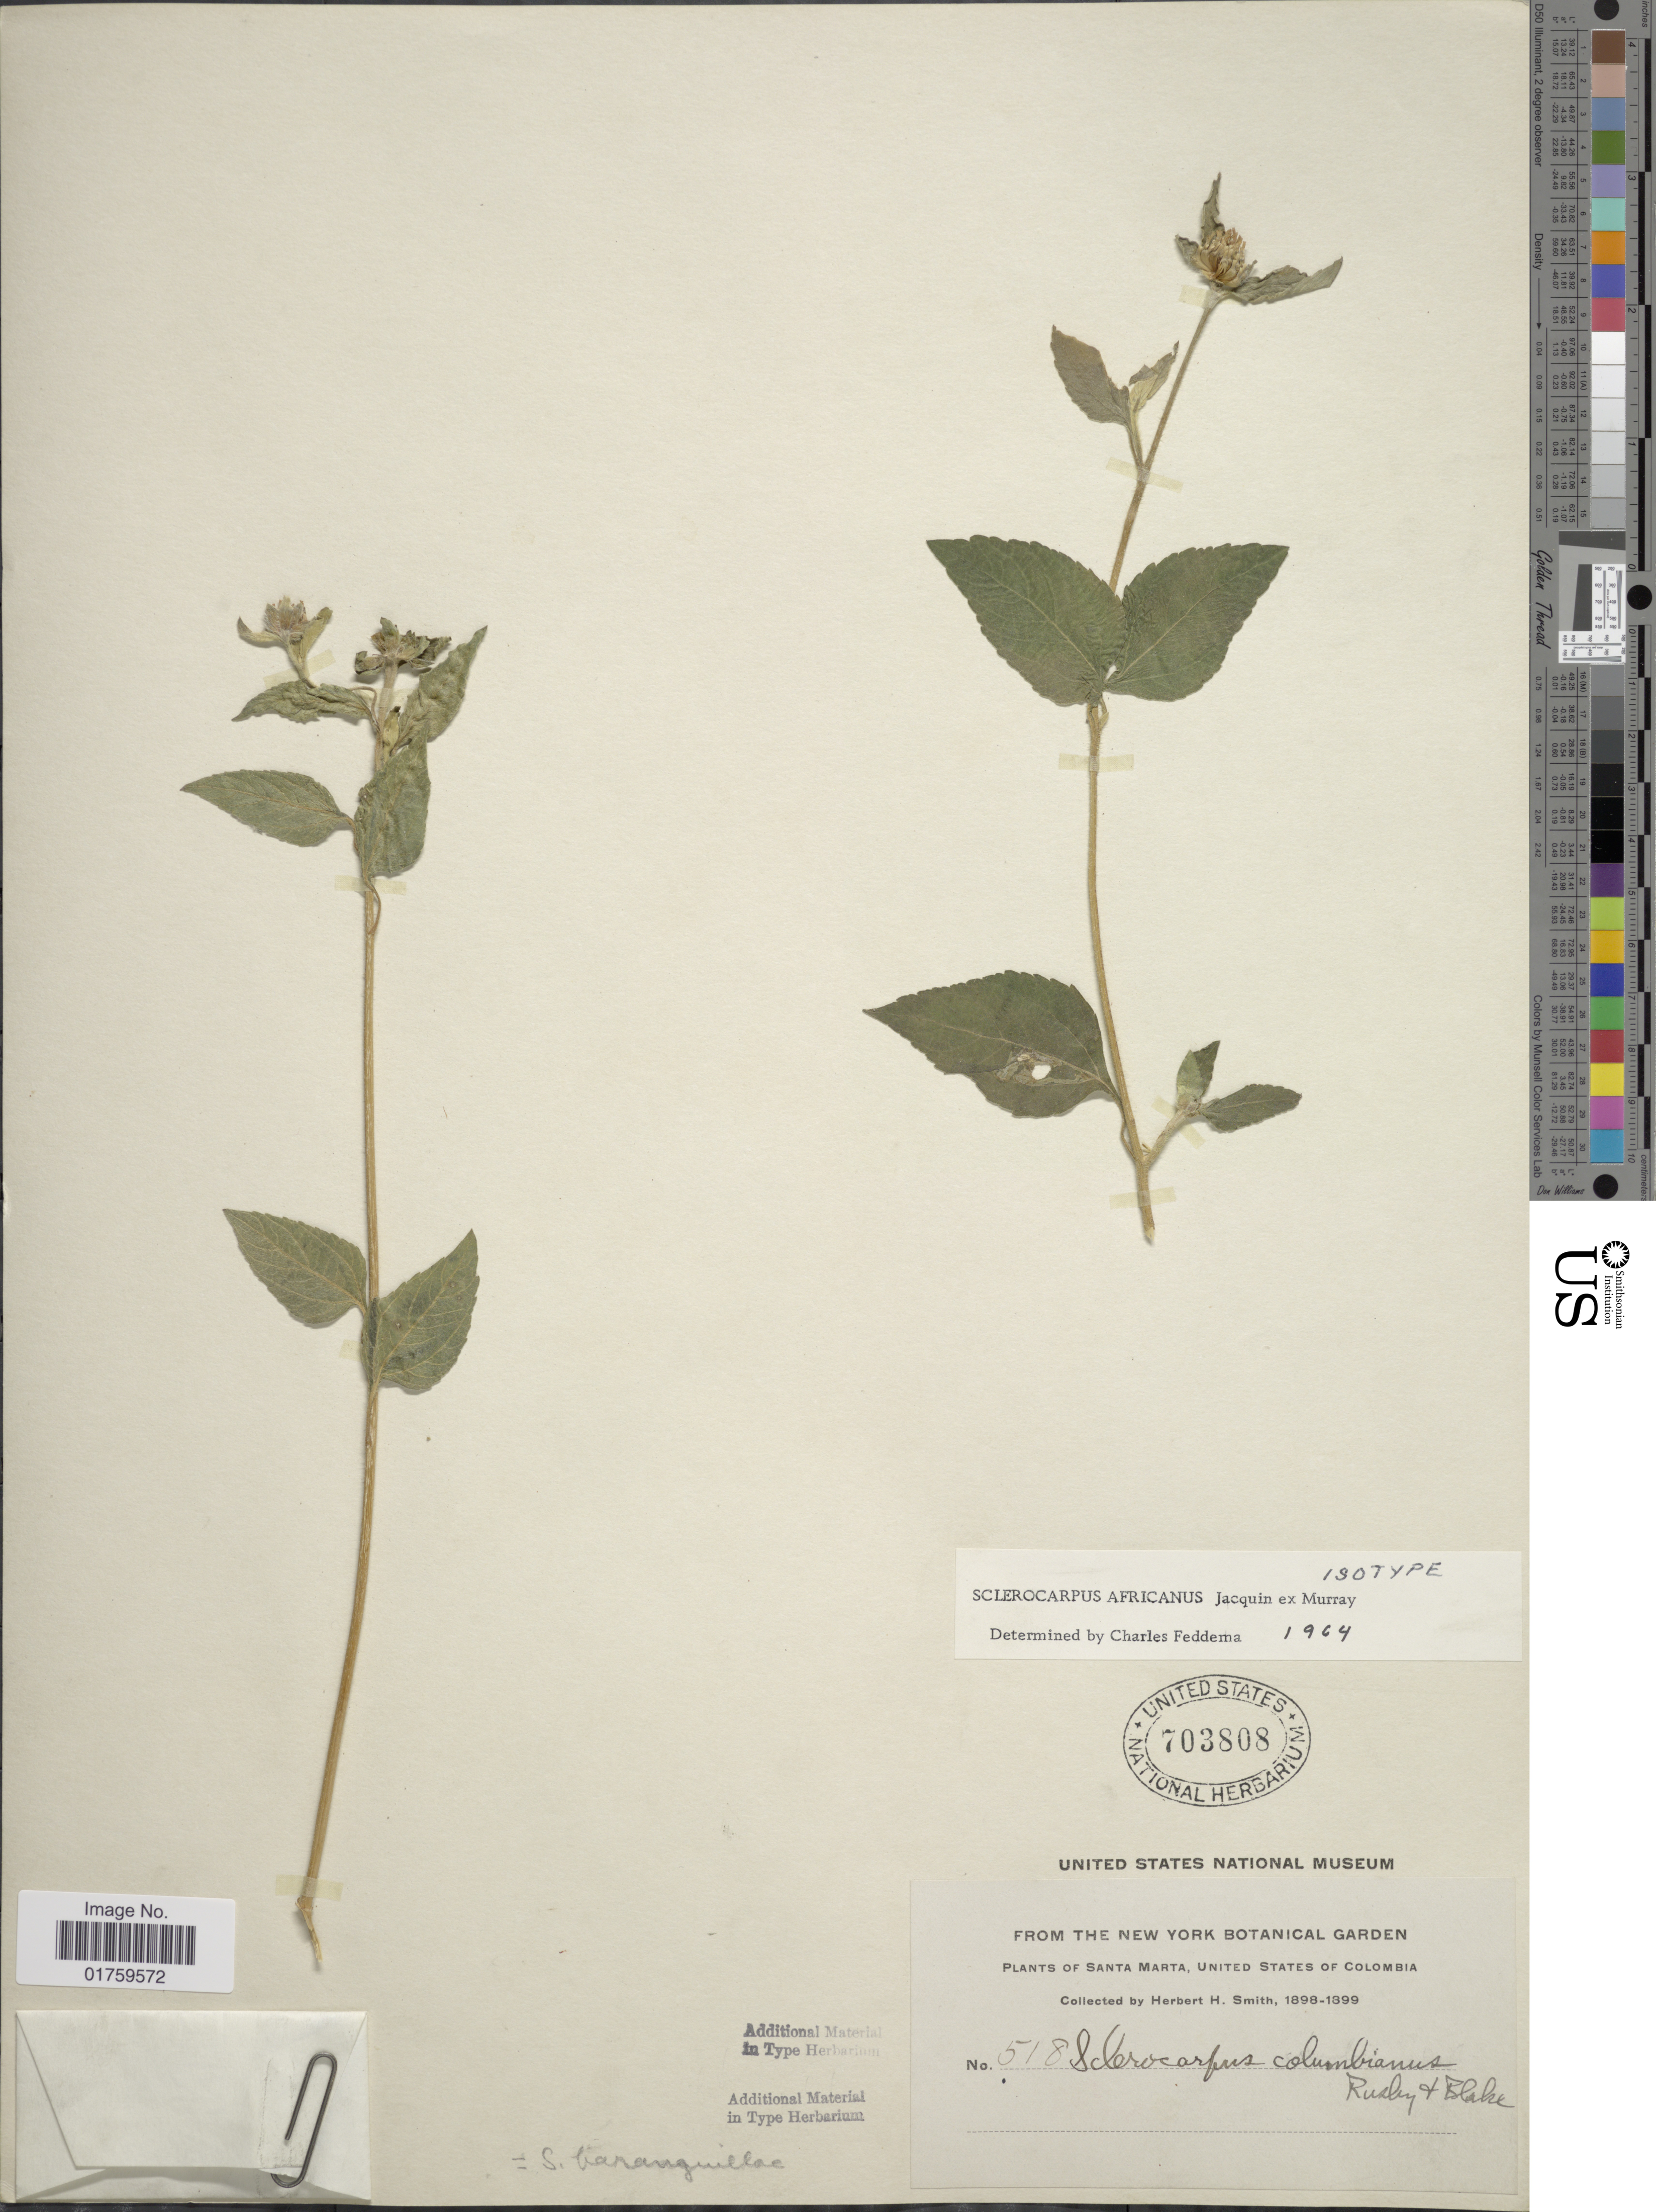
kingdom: Plantae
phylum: Tracheophyta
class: Magnoliopsida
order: Asterales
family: Asteraceae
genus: Sclerocarpus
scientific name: Sclerocarpus africanus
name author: Jacq.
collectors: Herbert H. Smith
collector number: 518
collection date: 1898/1899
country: Colombia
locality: Santa Marta, United States of Colombia.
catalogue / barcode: US 703808